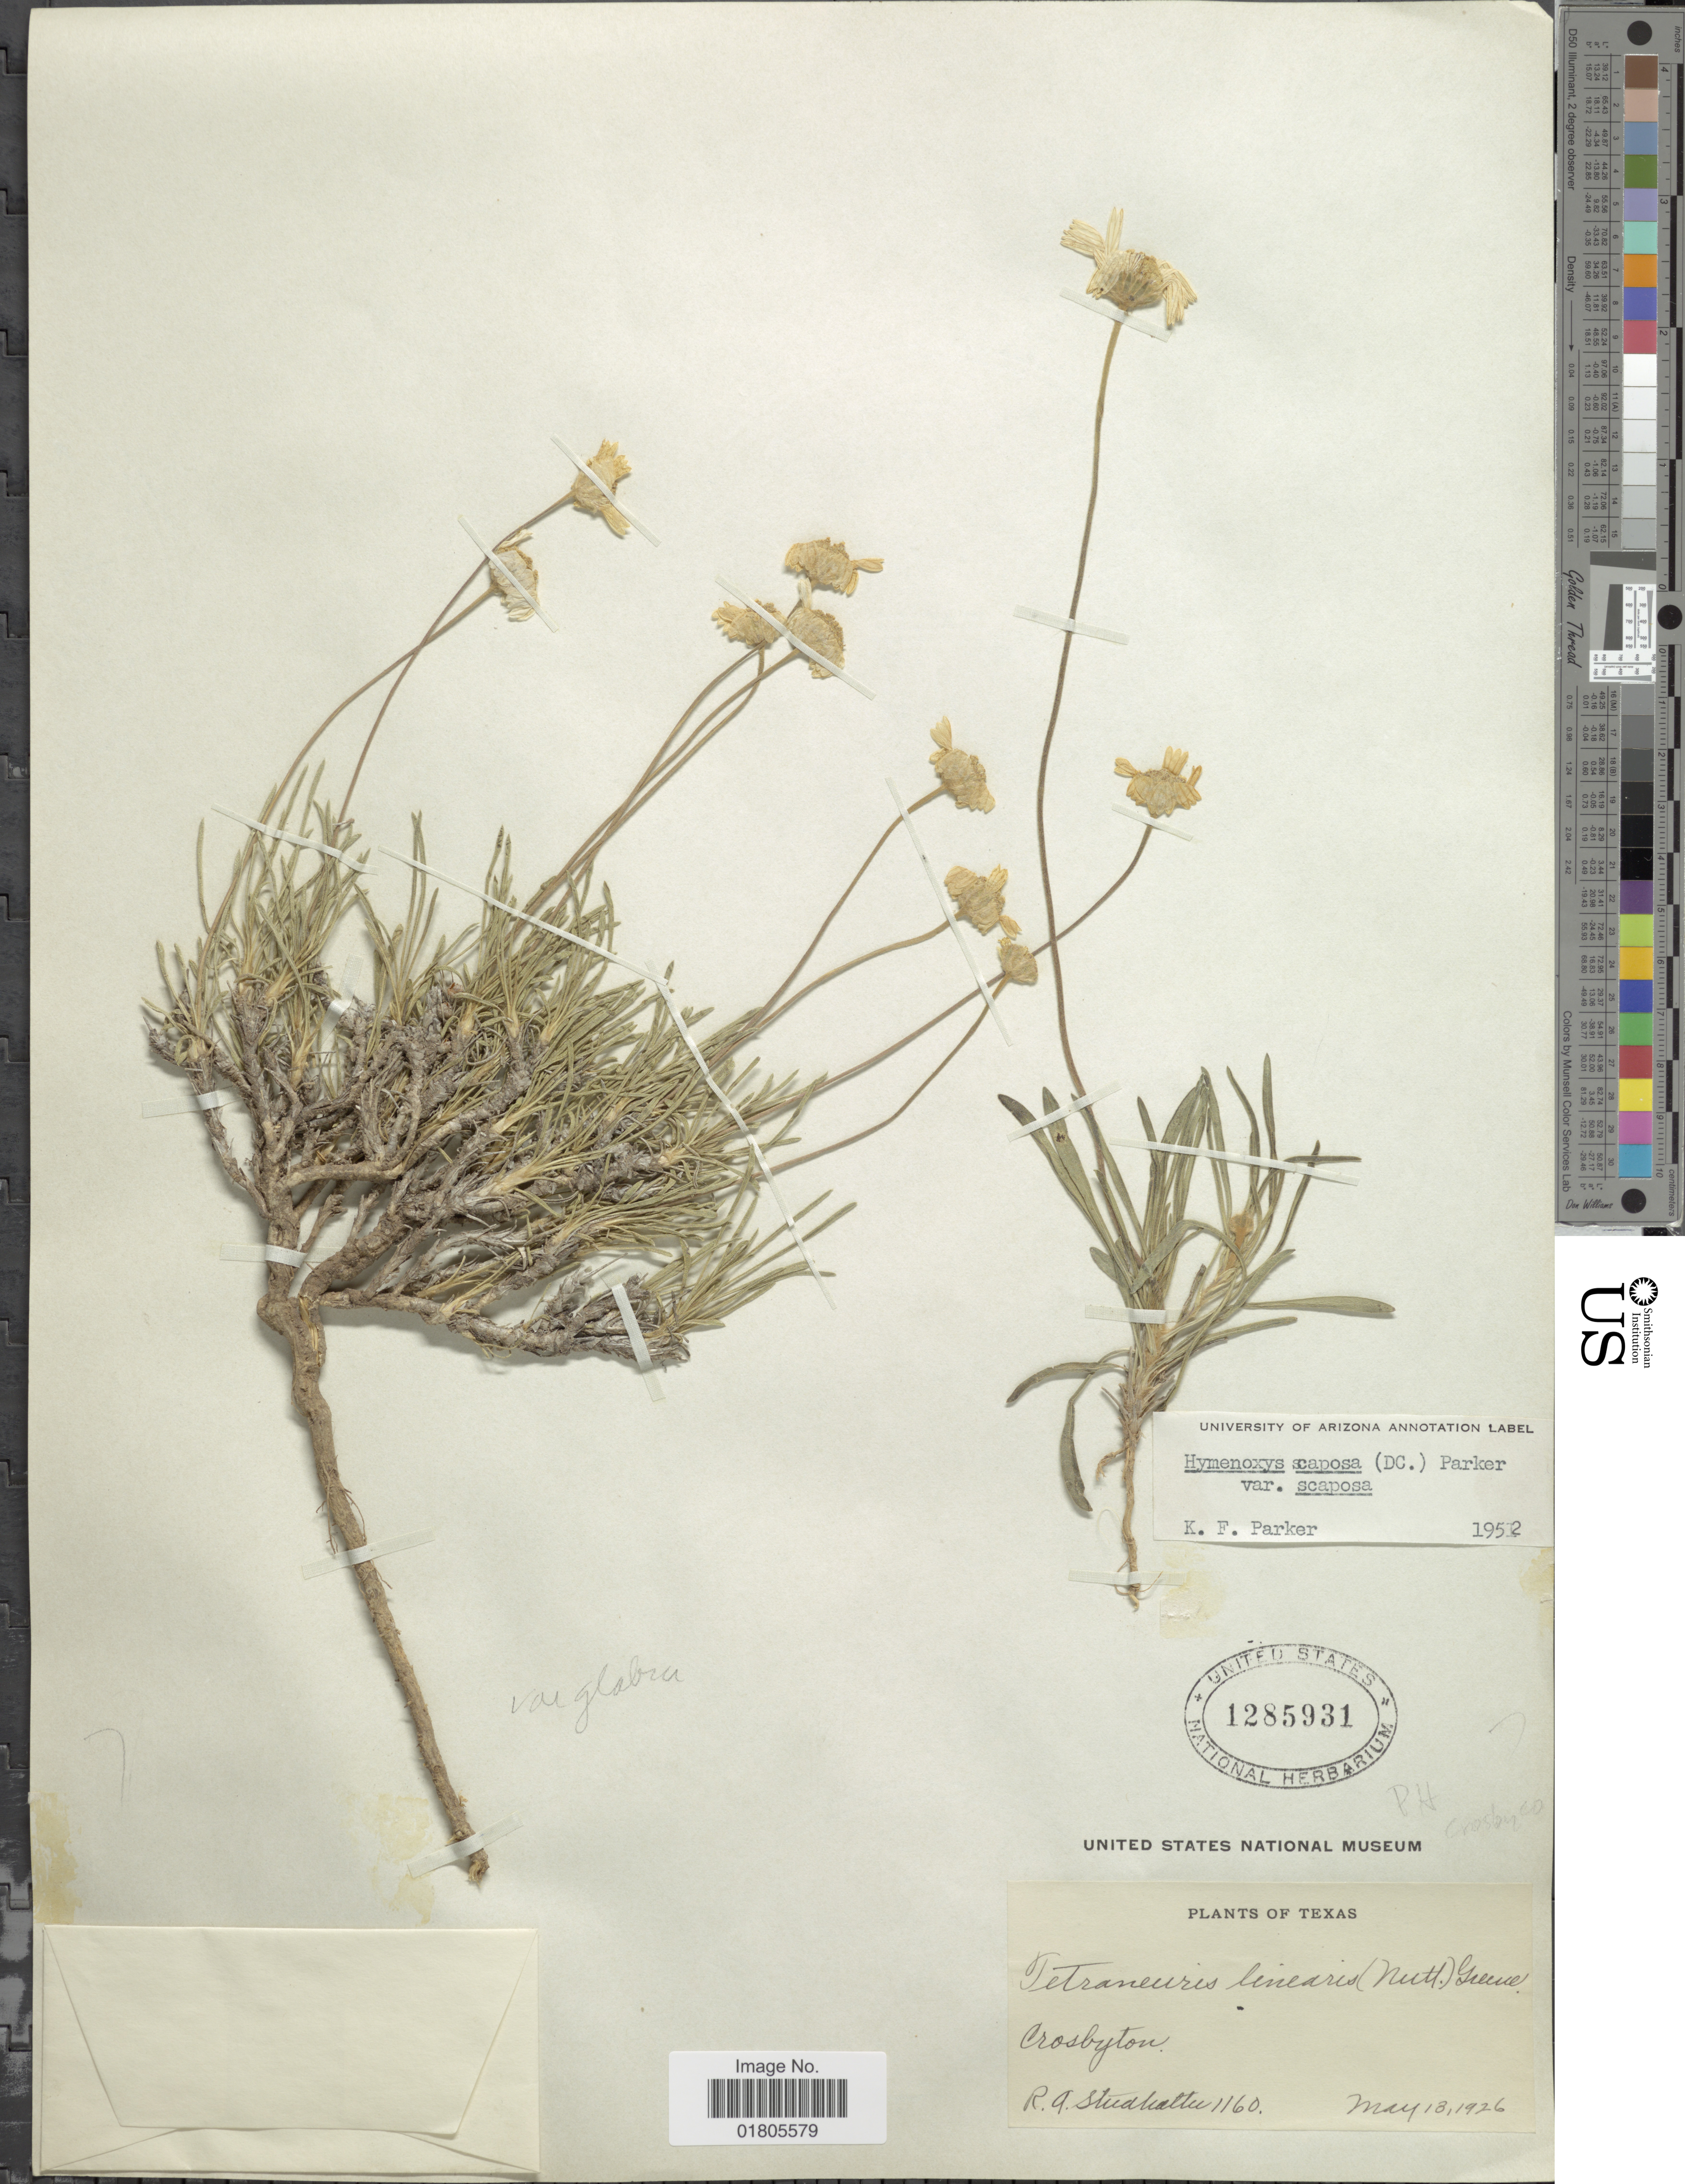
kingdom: Plantae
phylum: Tracheophyta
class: Magnoliopsida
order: Asterales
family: Asteraceae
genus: Actinea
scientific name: Actinea scaposa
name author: (DC.) Kuntze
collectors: R. Studlealter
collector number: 1160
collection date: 1926-05-13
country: United States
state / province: Texas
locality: Crosbyton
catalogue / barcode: US 1285931